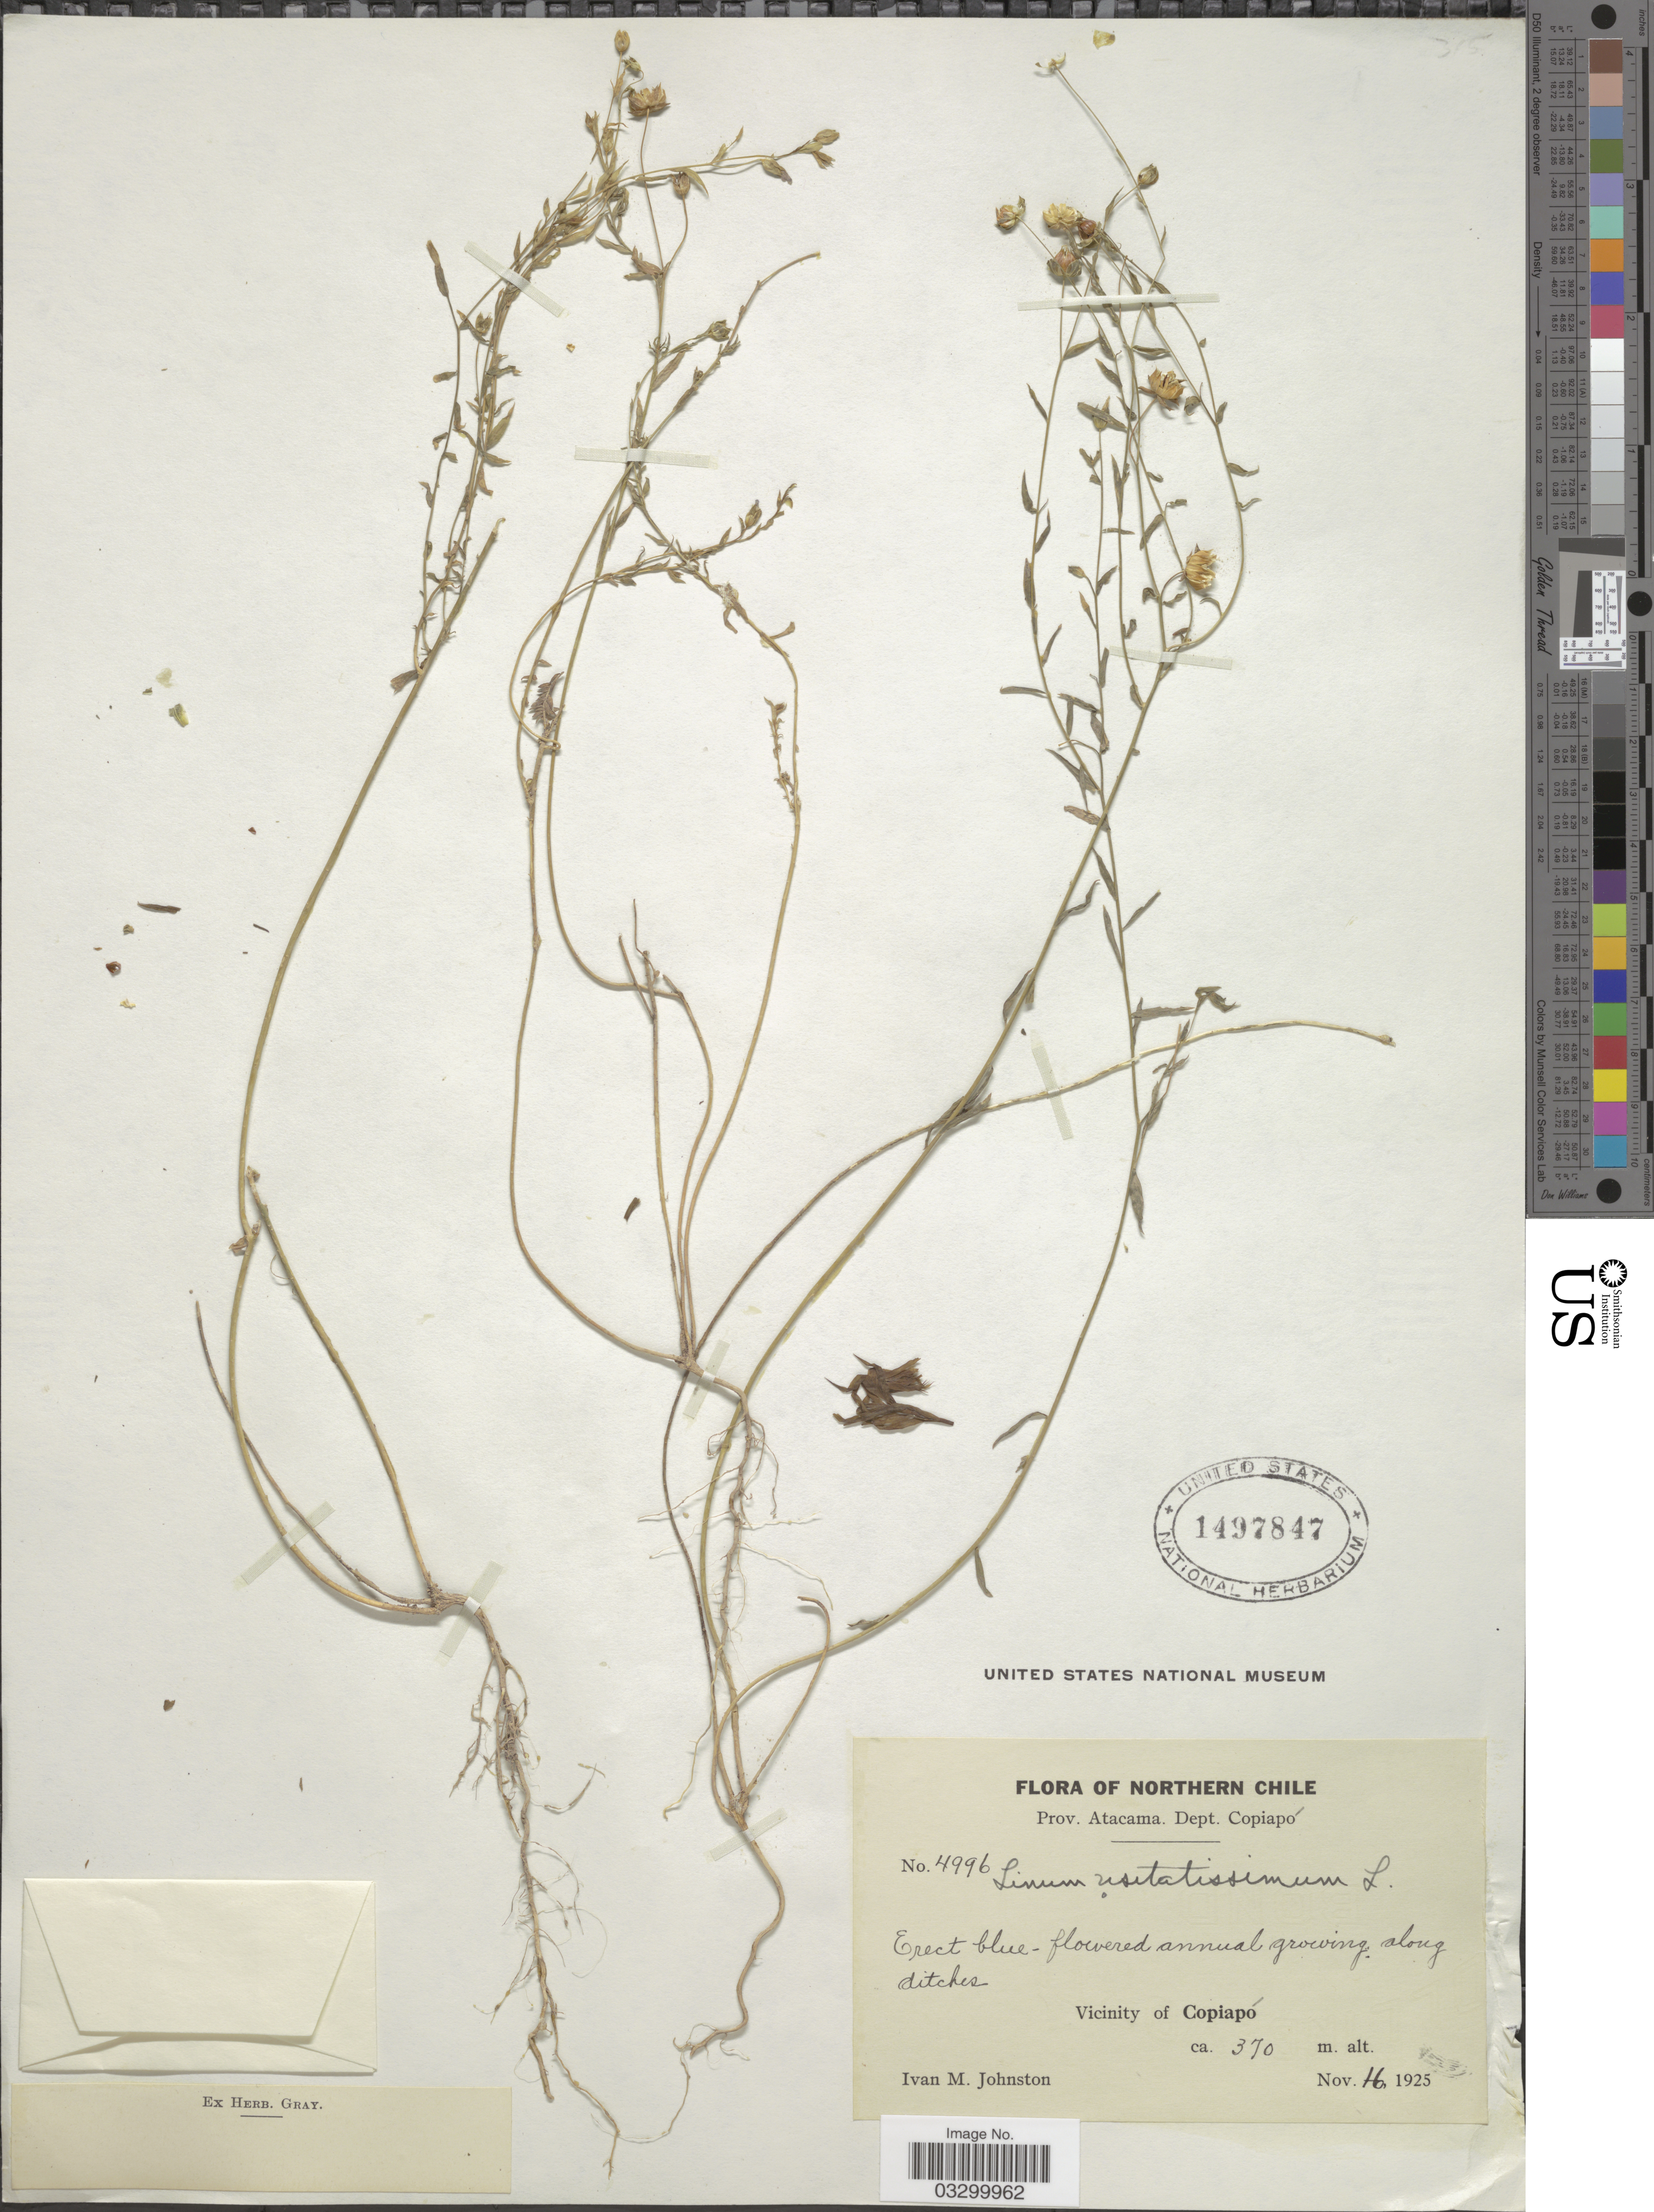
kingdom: Plantae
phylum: Tracheophyta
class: Magnoliopsida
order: Malpighiales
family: Linaceae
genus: Linum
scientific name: Linum usitatissimum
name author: L.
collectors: I.M. Johnston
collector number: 4996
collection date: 1925-11-16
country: Chile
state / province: Atacama (III)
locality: Northern Chile. Dept. Copiapó. Vicinity of Copiapó.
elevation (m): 370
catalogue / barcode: US 1497847